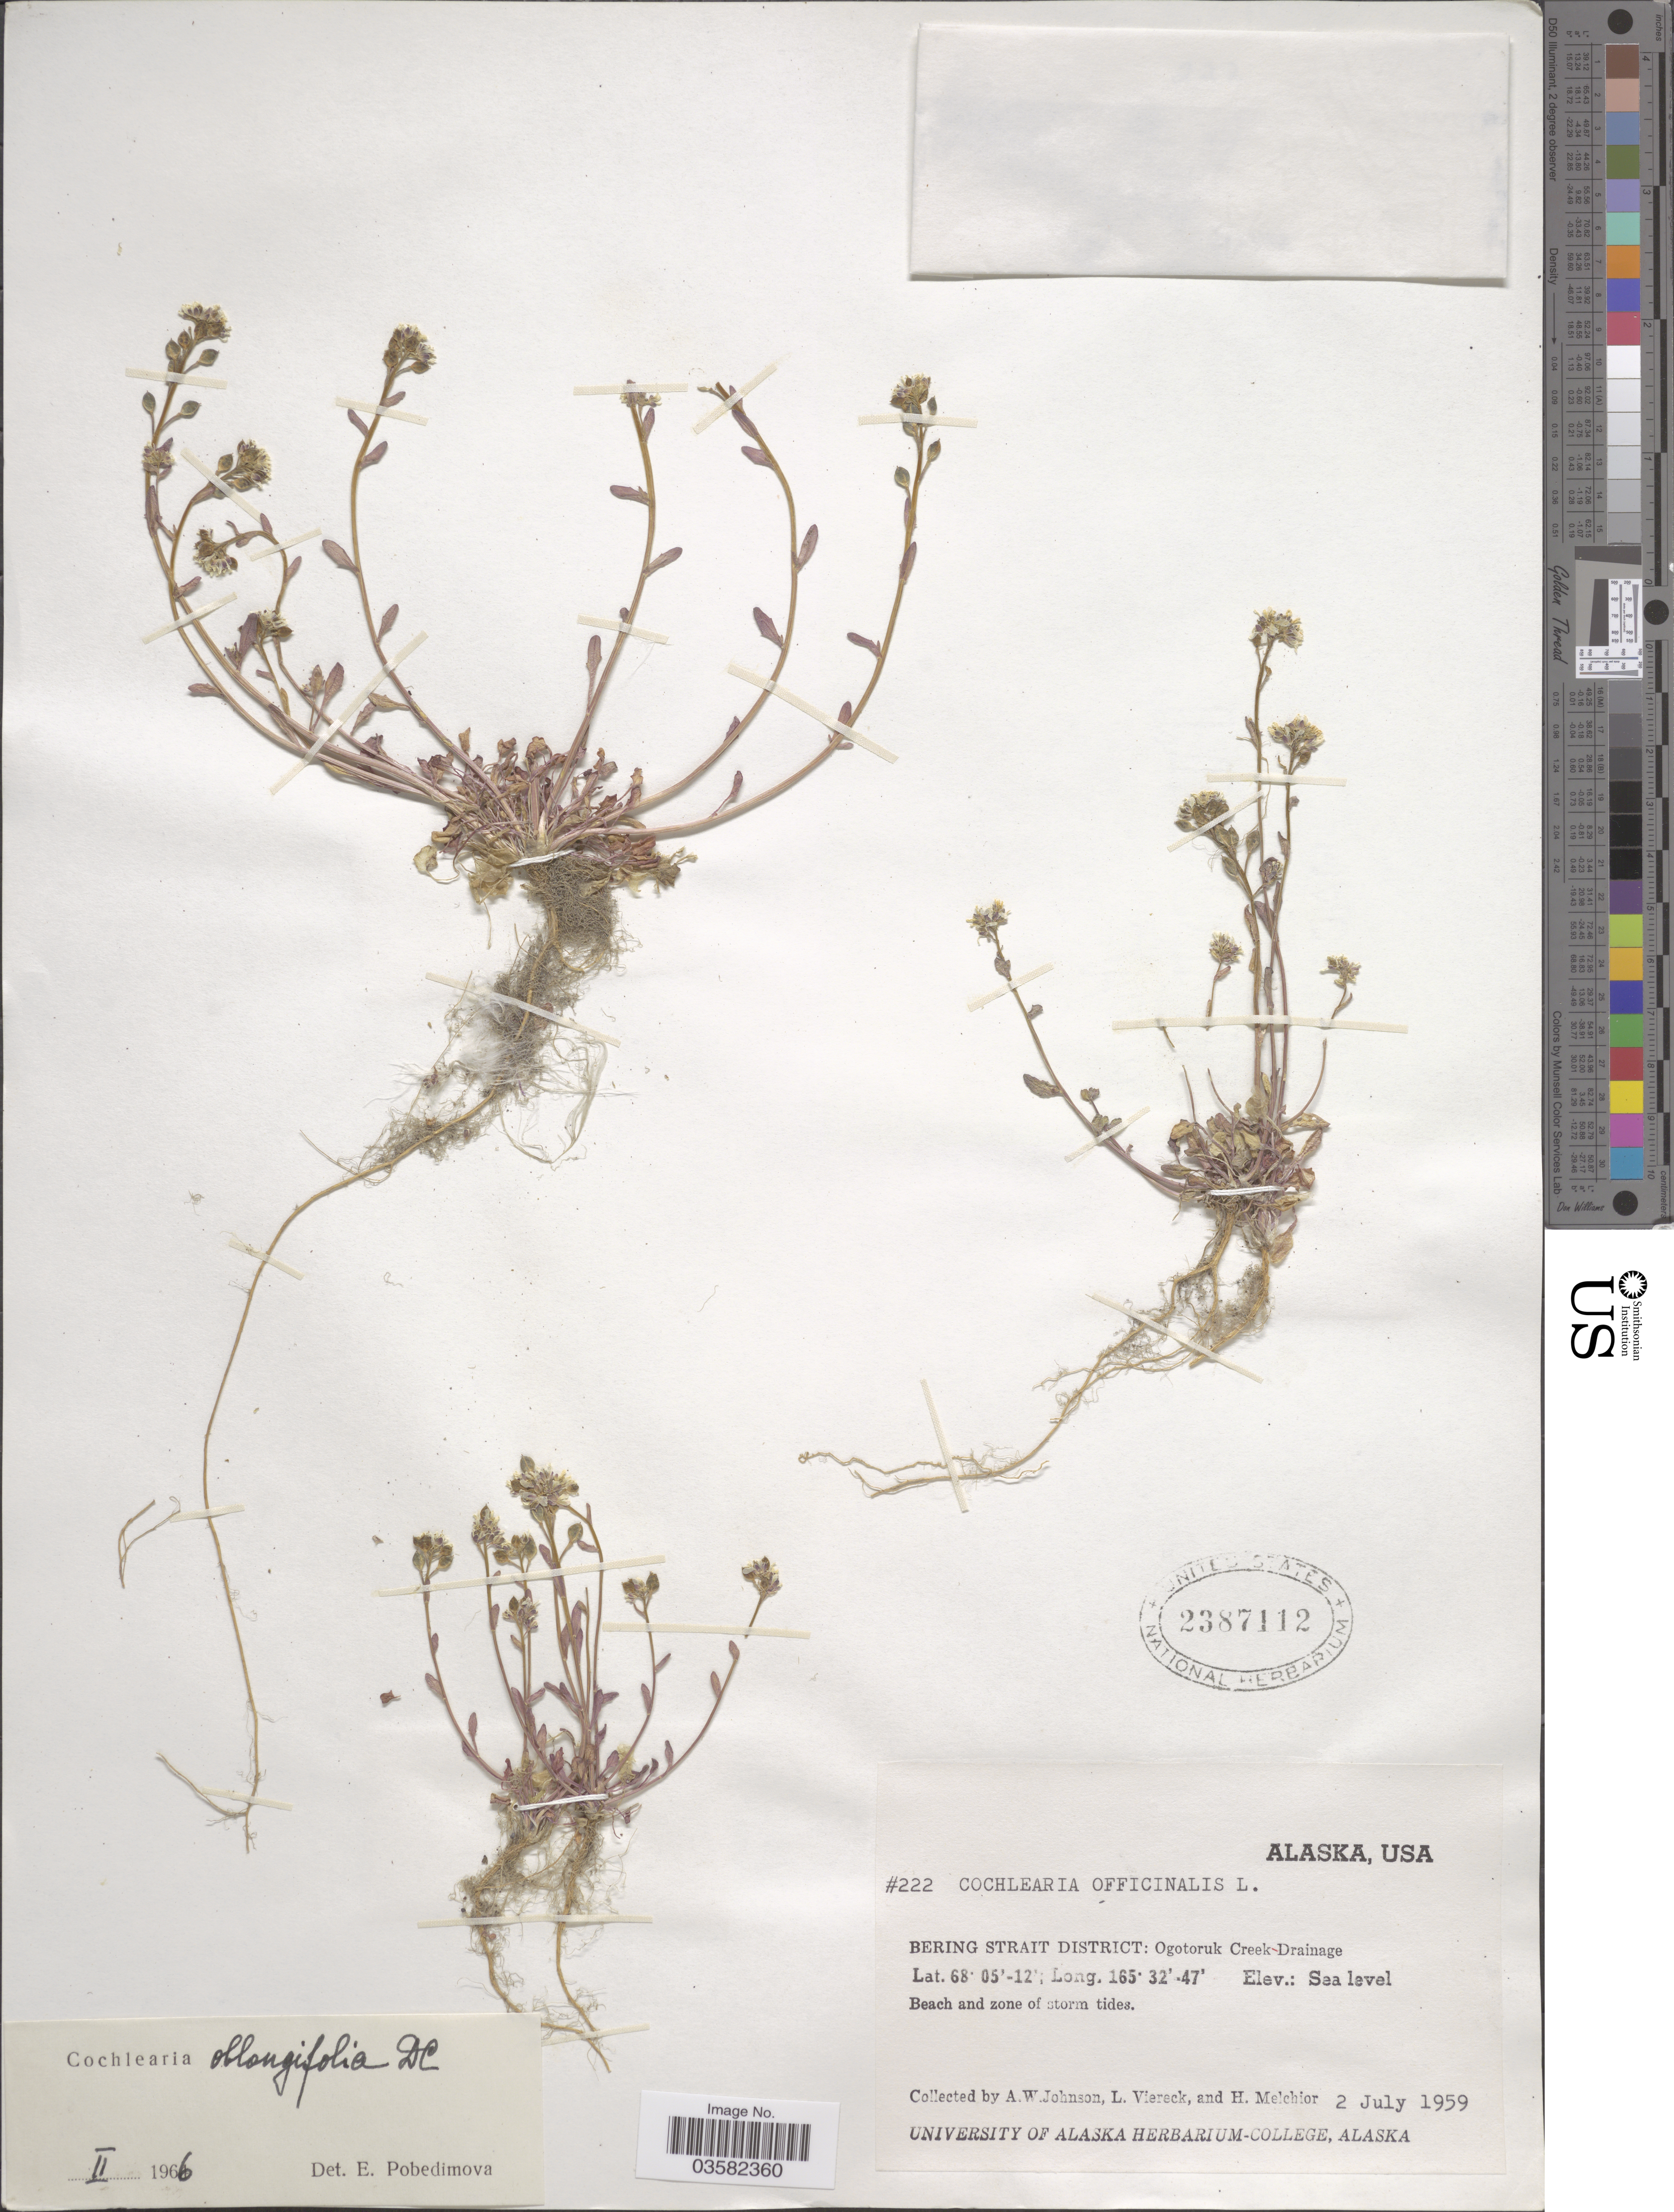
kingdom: Plantae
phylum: Tracheophyta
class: Magnoliopsida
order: Brassicales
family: Brassicaceae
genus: Cochlearia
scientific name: Cochlearia oblongifolia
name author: DC.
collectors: A. W. Johnson, L. Viereck & H. Melchior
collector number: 222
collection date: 1959-07-02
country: United States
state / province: Alaska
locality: Bering Strait District: Ogotoruk Creek-Drainage.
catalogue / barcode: US 2387112